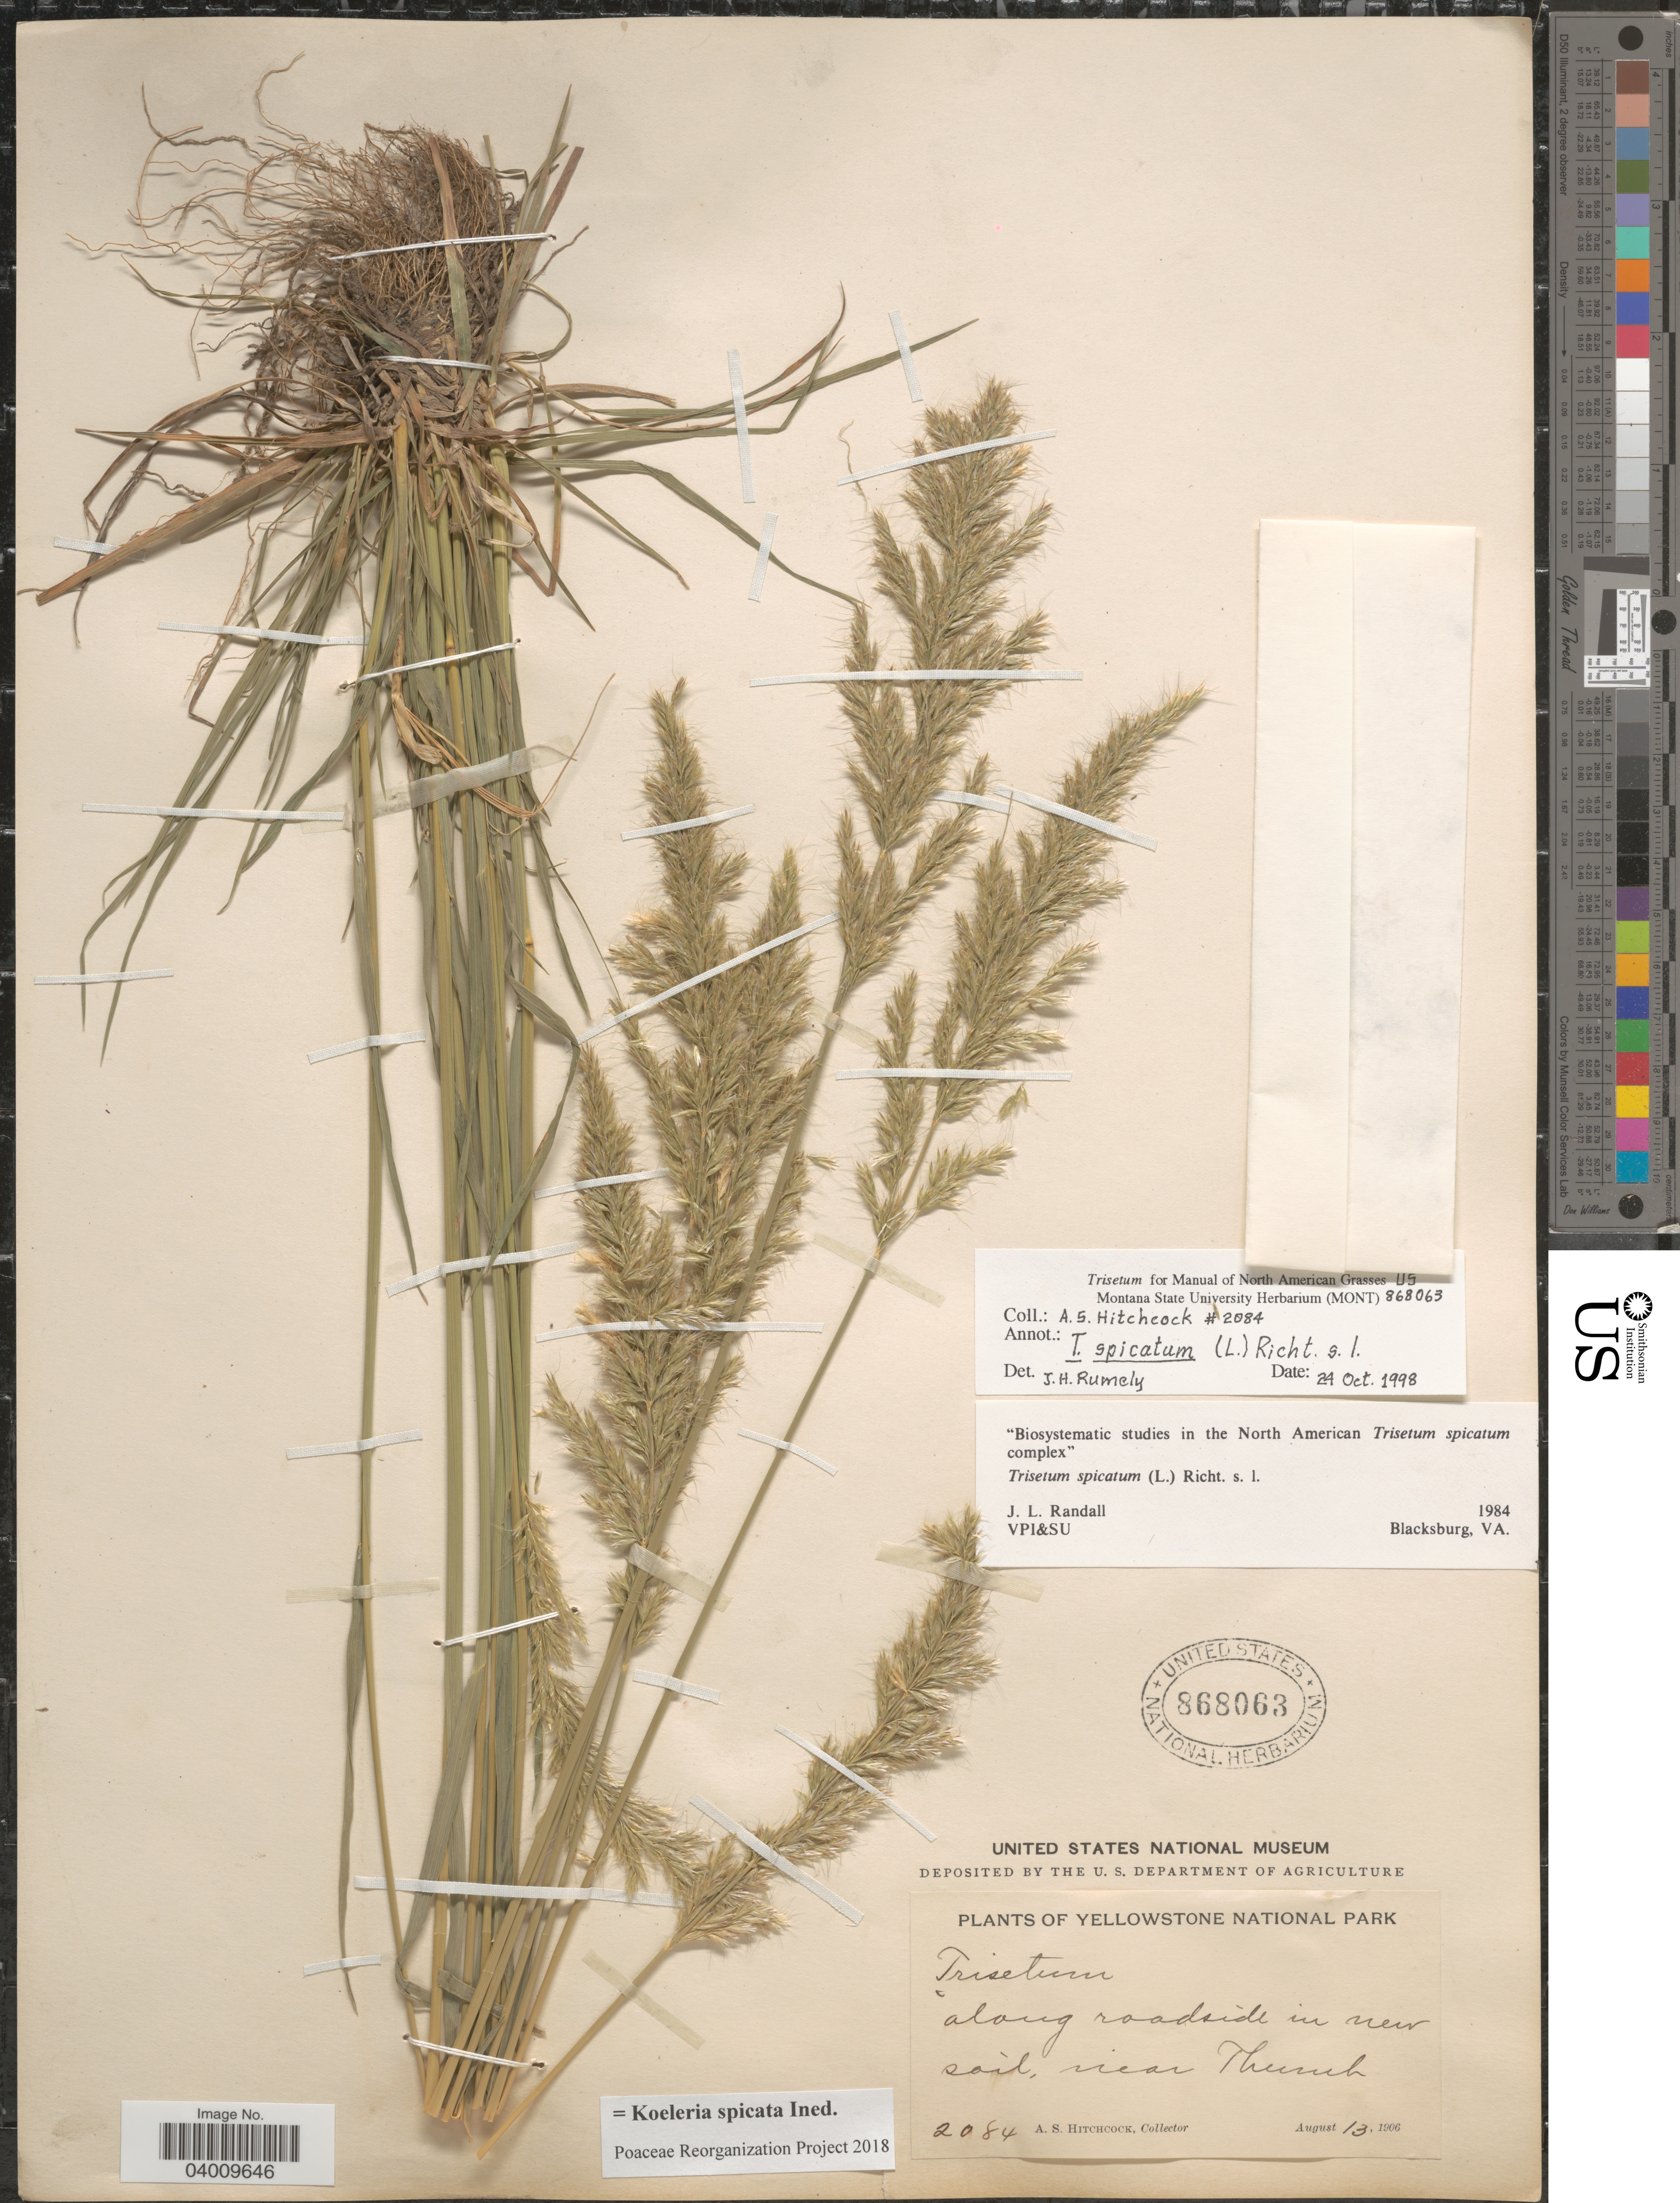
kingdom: Plantae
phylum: Tracheophyta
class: Liliopsida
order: Poales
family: Poaceae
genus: Koeleria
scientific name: Koeleria spicata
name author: (L.) Barberá et al.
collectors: A. S. Hitchcock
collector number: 2084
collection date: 1906-08-13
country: United States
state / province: Wyoming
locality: Yellowstone National Park. Along roadside in near soil, near Thumb.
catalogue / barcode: US 868063